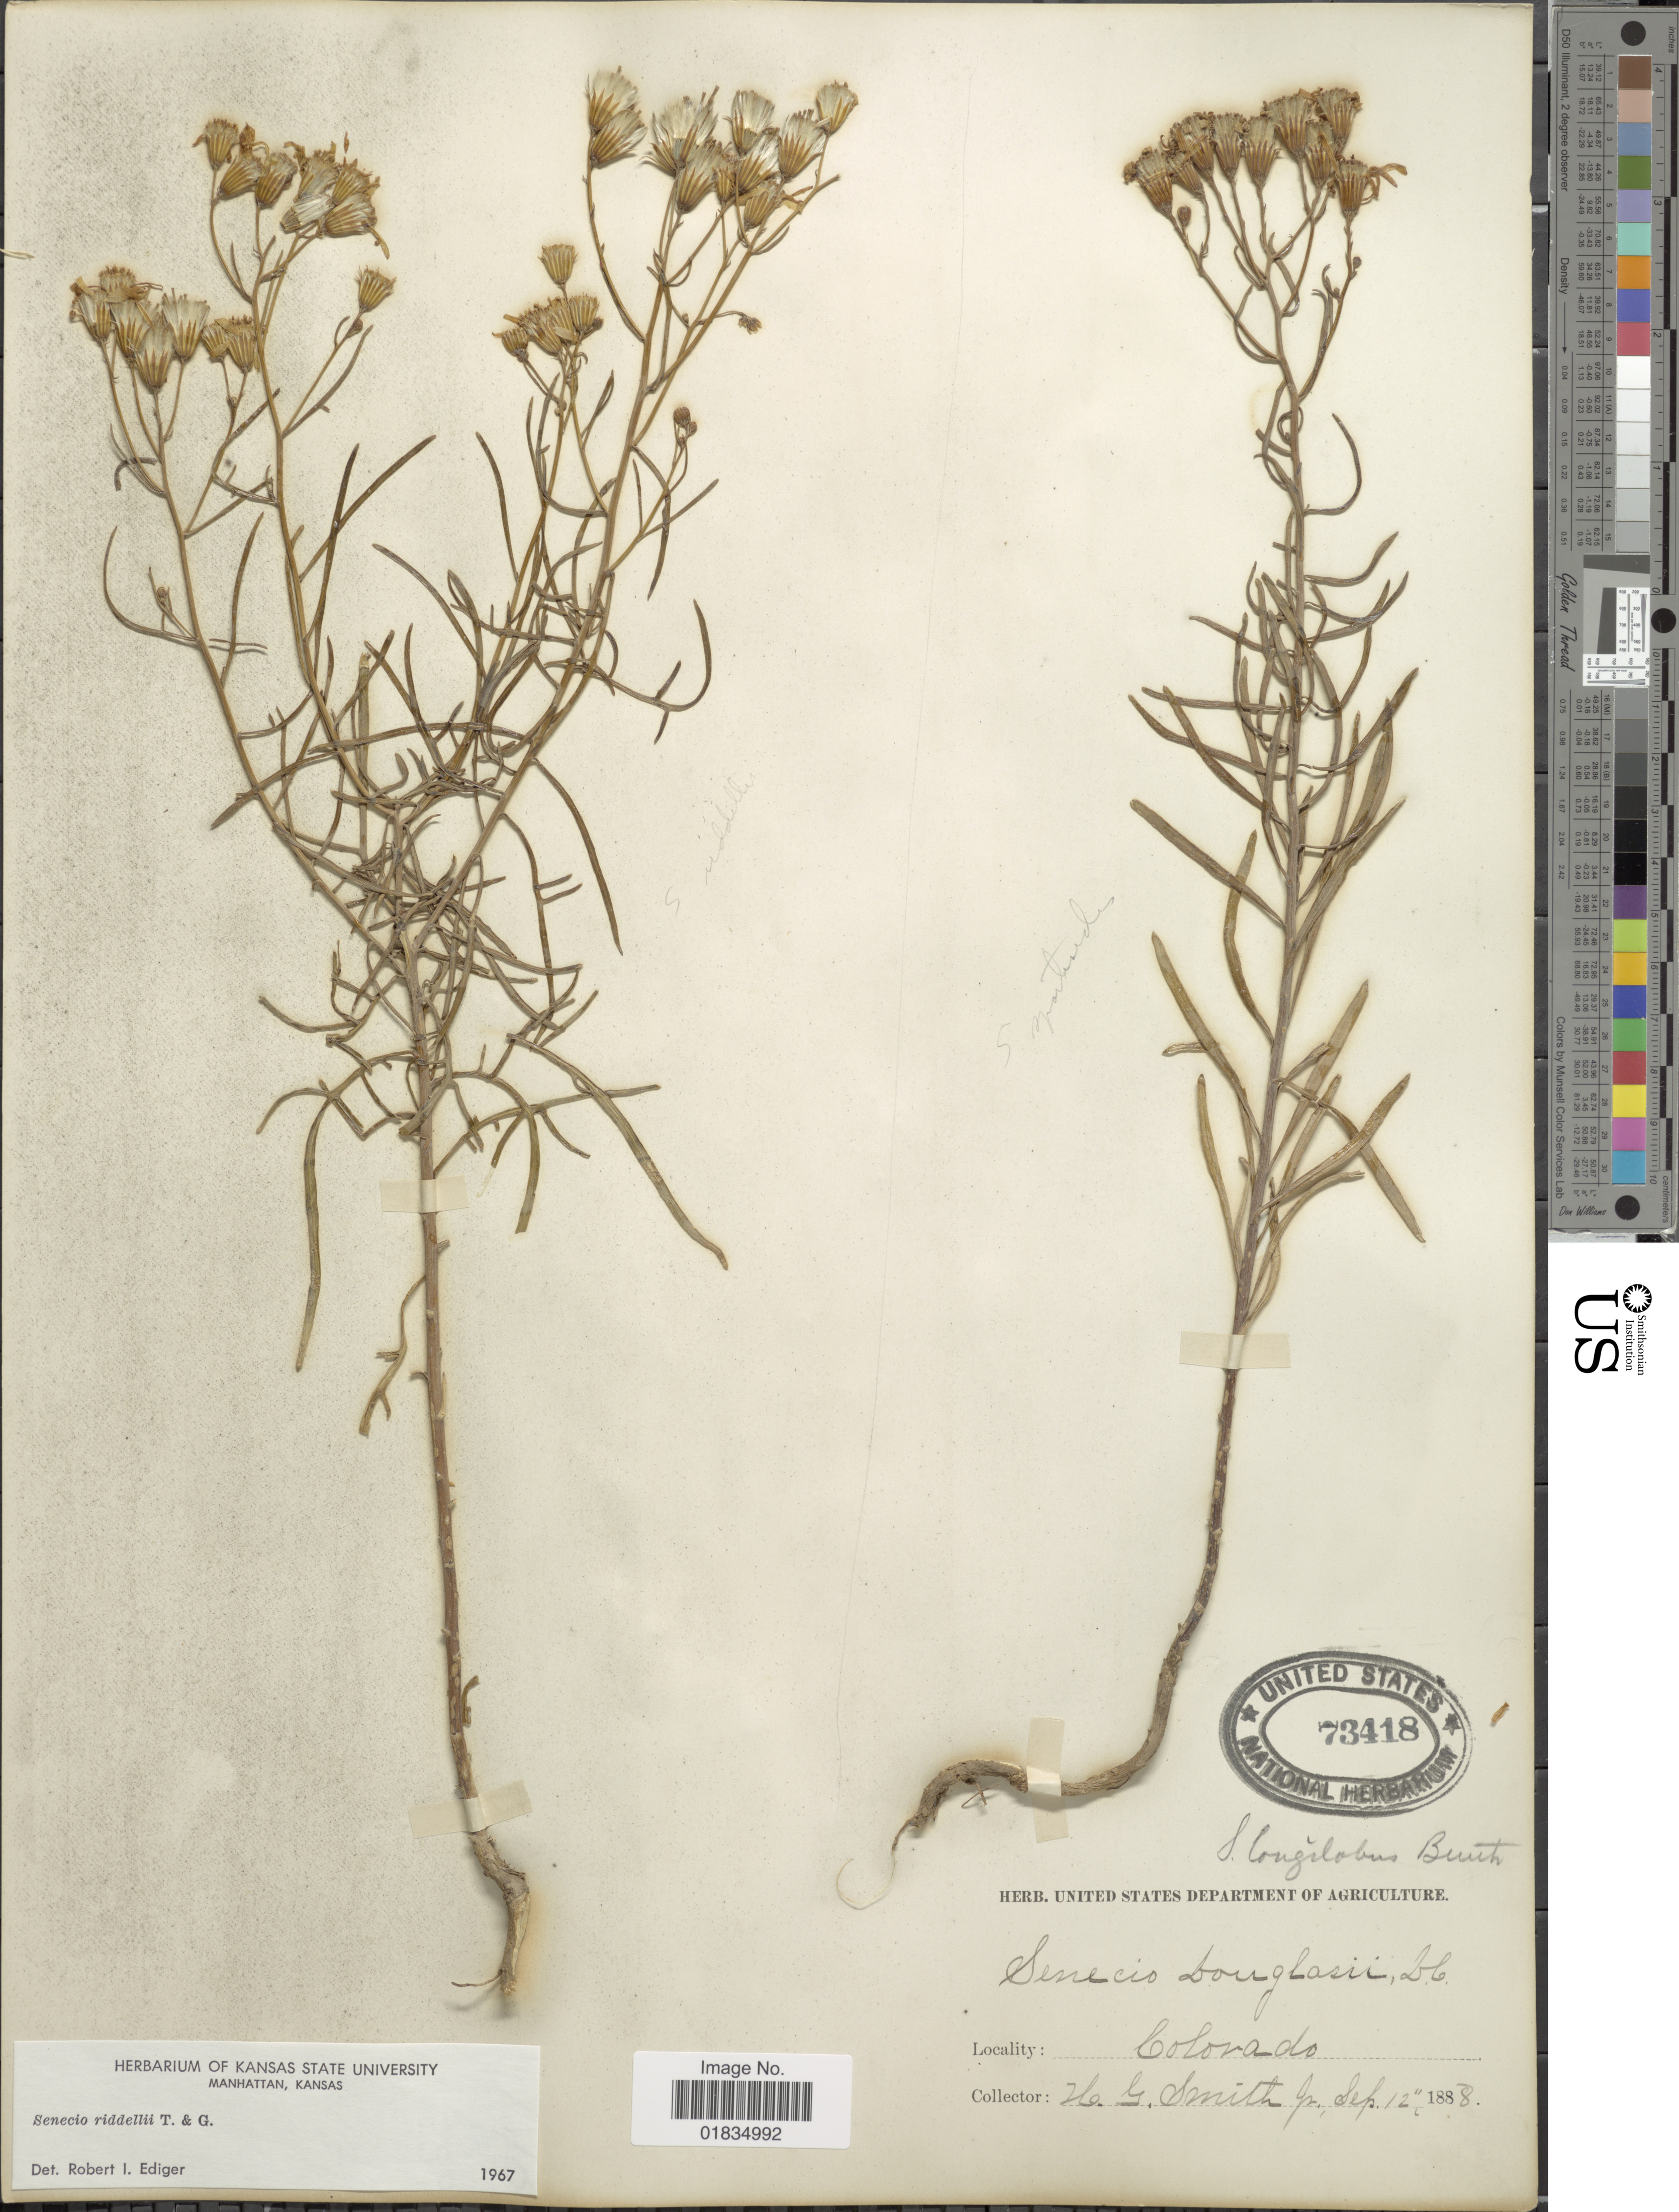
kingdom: Plantae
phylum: Tracheophyta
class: Magnoliopsida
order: Asterales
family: Asteraceae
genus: Senecio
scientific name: Senecio riddellii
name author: Torr. & A. Gray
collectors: H. G. Smith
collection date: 1888-09-12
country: United States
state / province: Colorado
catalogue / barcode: US 73418